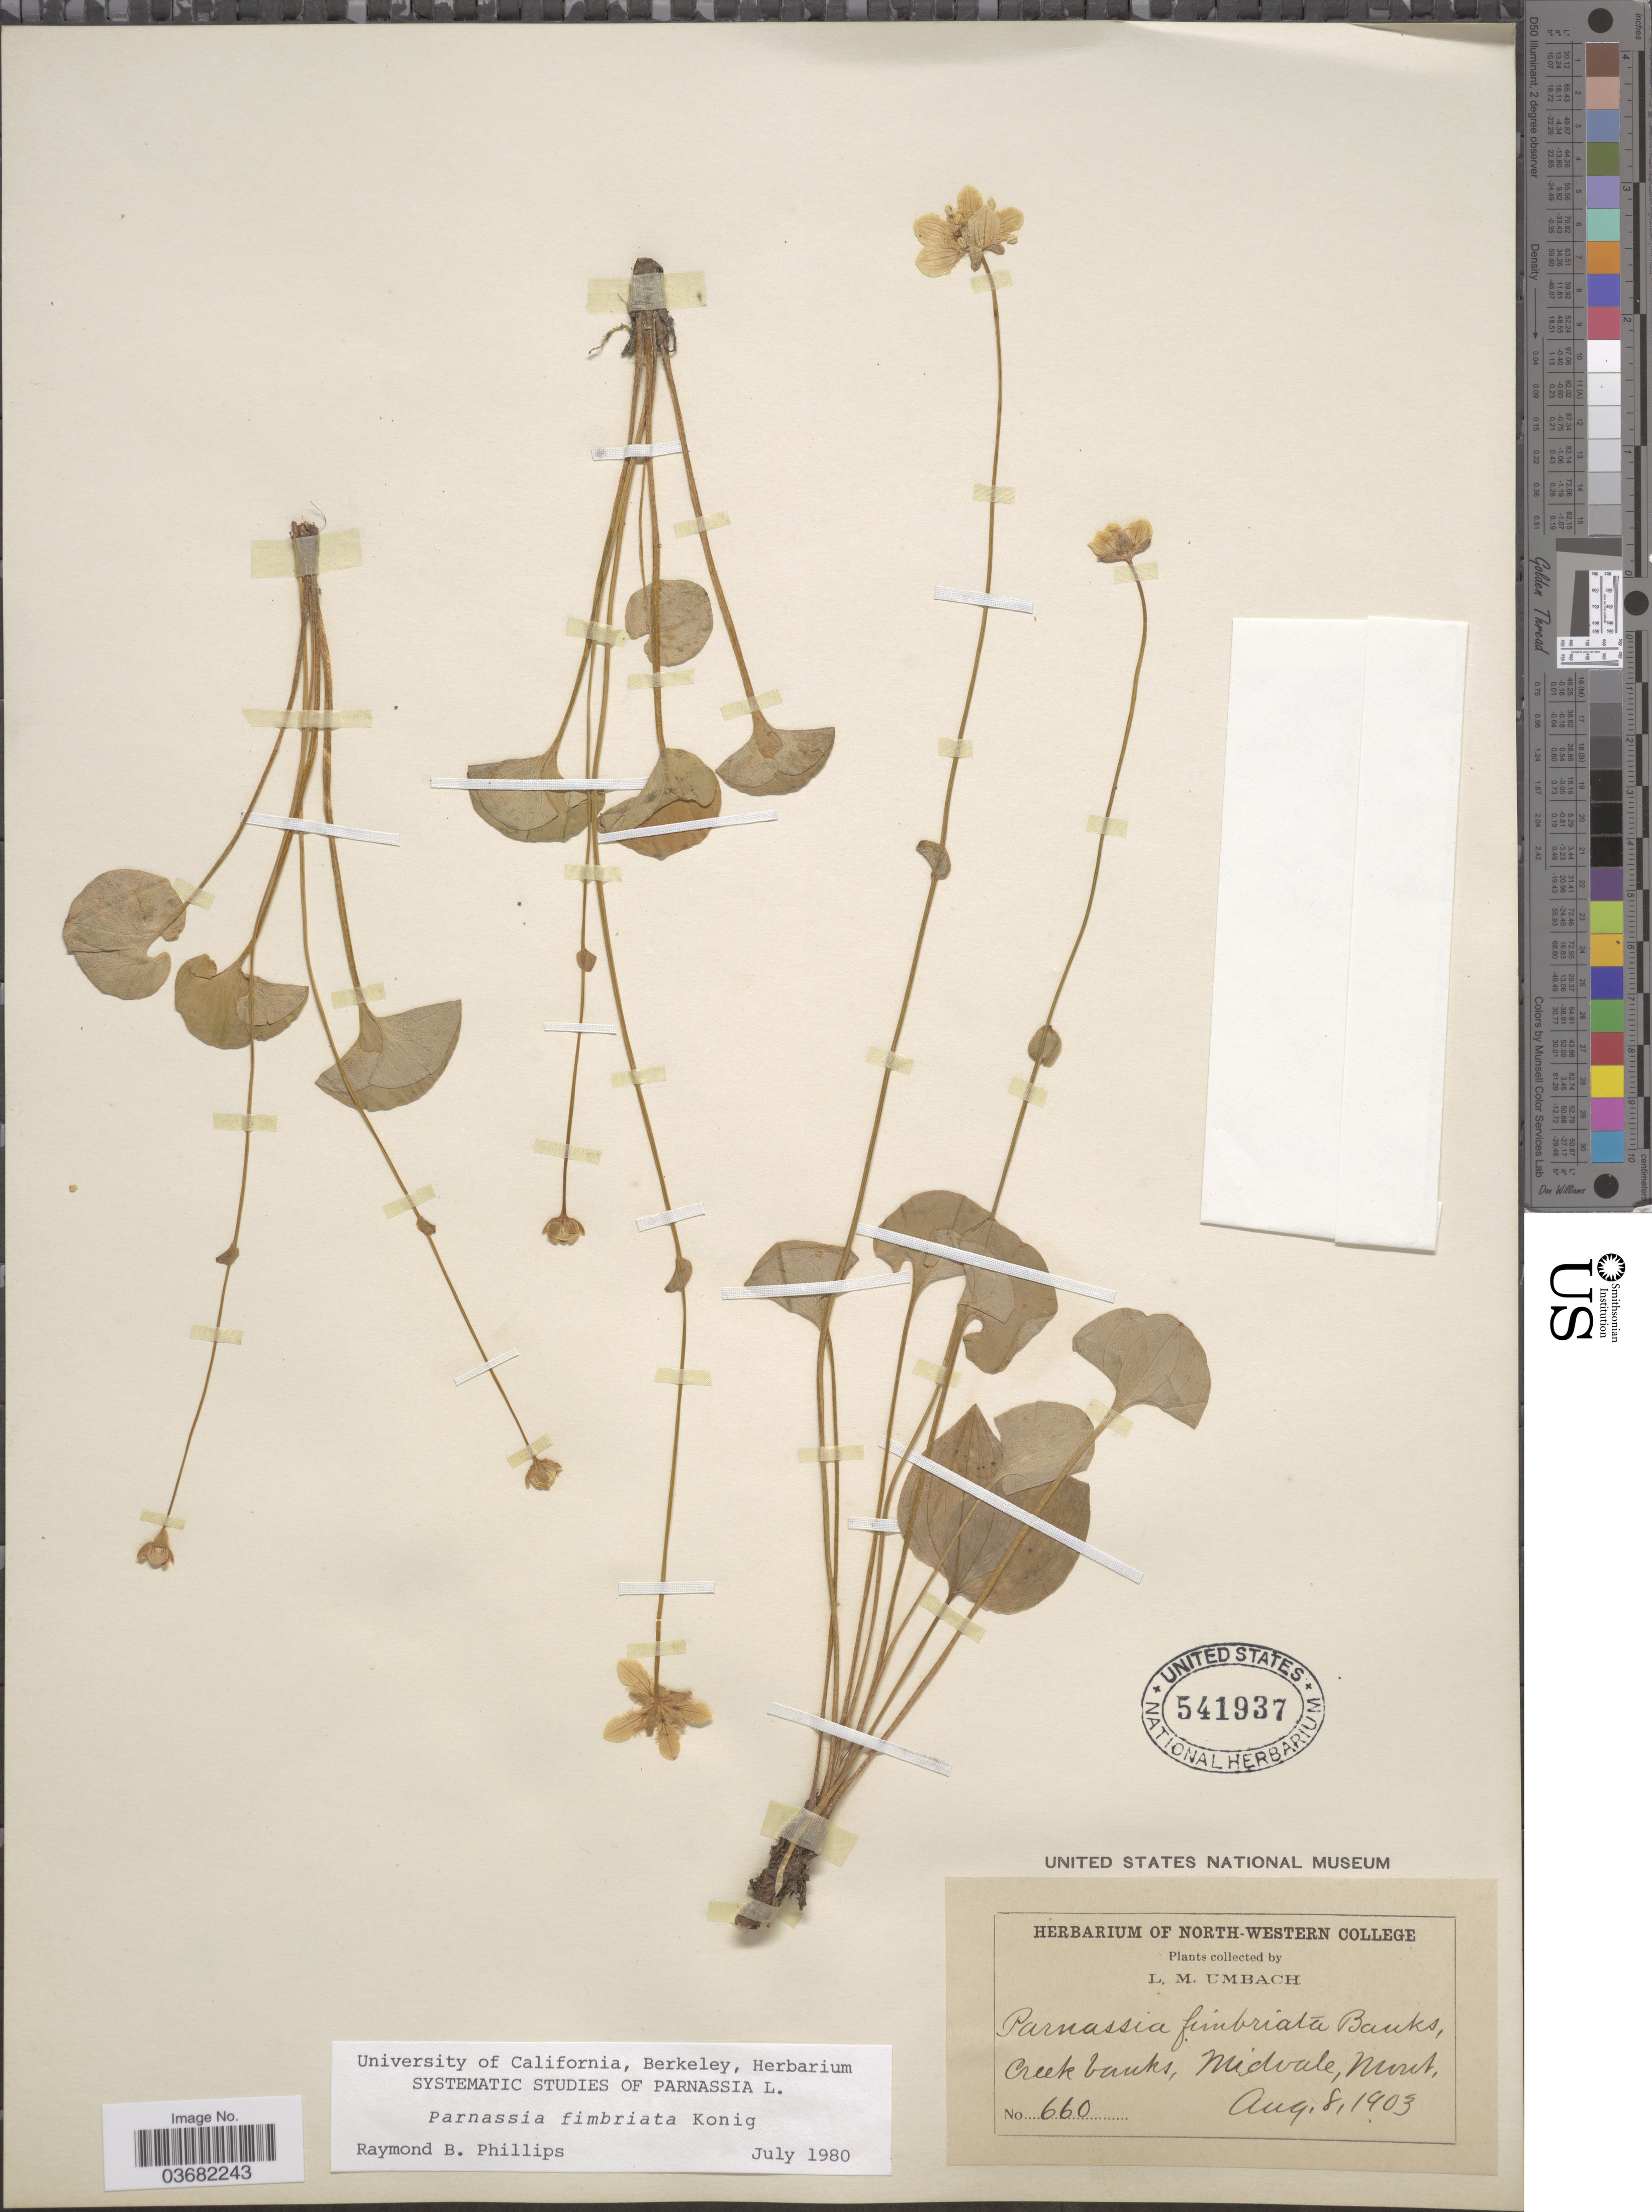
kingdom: Plantae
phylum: Tracheophyta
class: Magnoliopsida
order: Celastrales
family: Parnassiaceae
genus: Parnassia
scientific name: Parnassia fimbriata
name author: K.D. Koenig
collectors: L. M. Umbach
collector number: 660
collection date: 1903-08-08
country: United States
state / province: Montana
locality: Creek banks, Midvale.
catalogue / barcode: US 541937